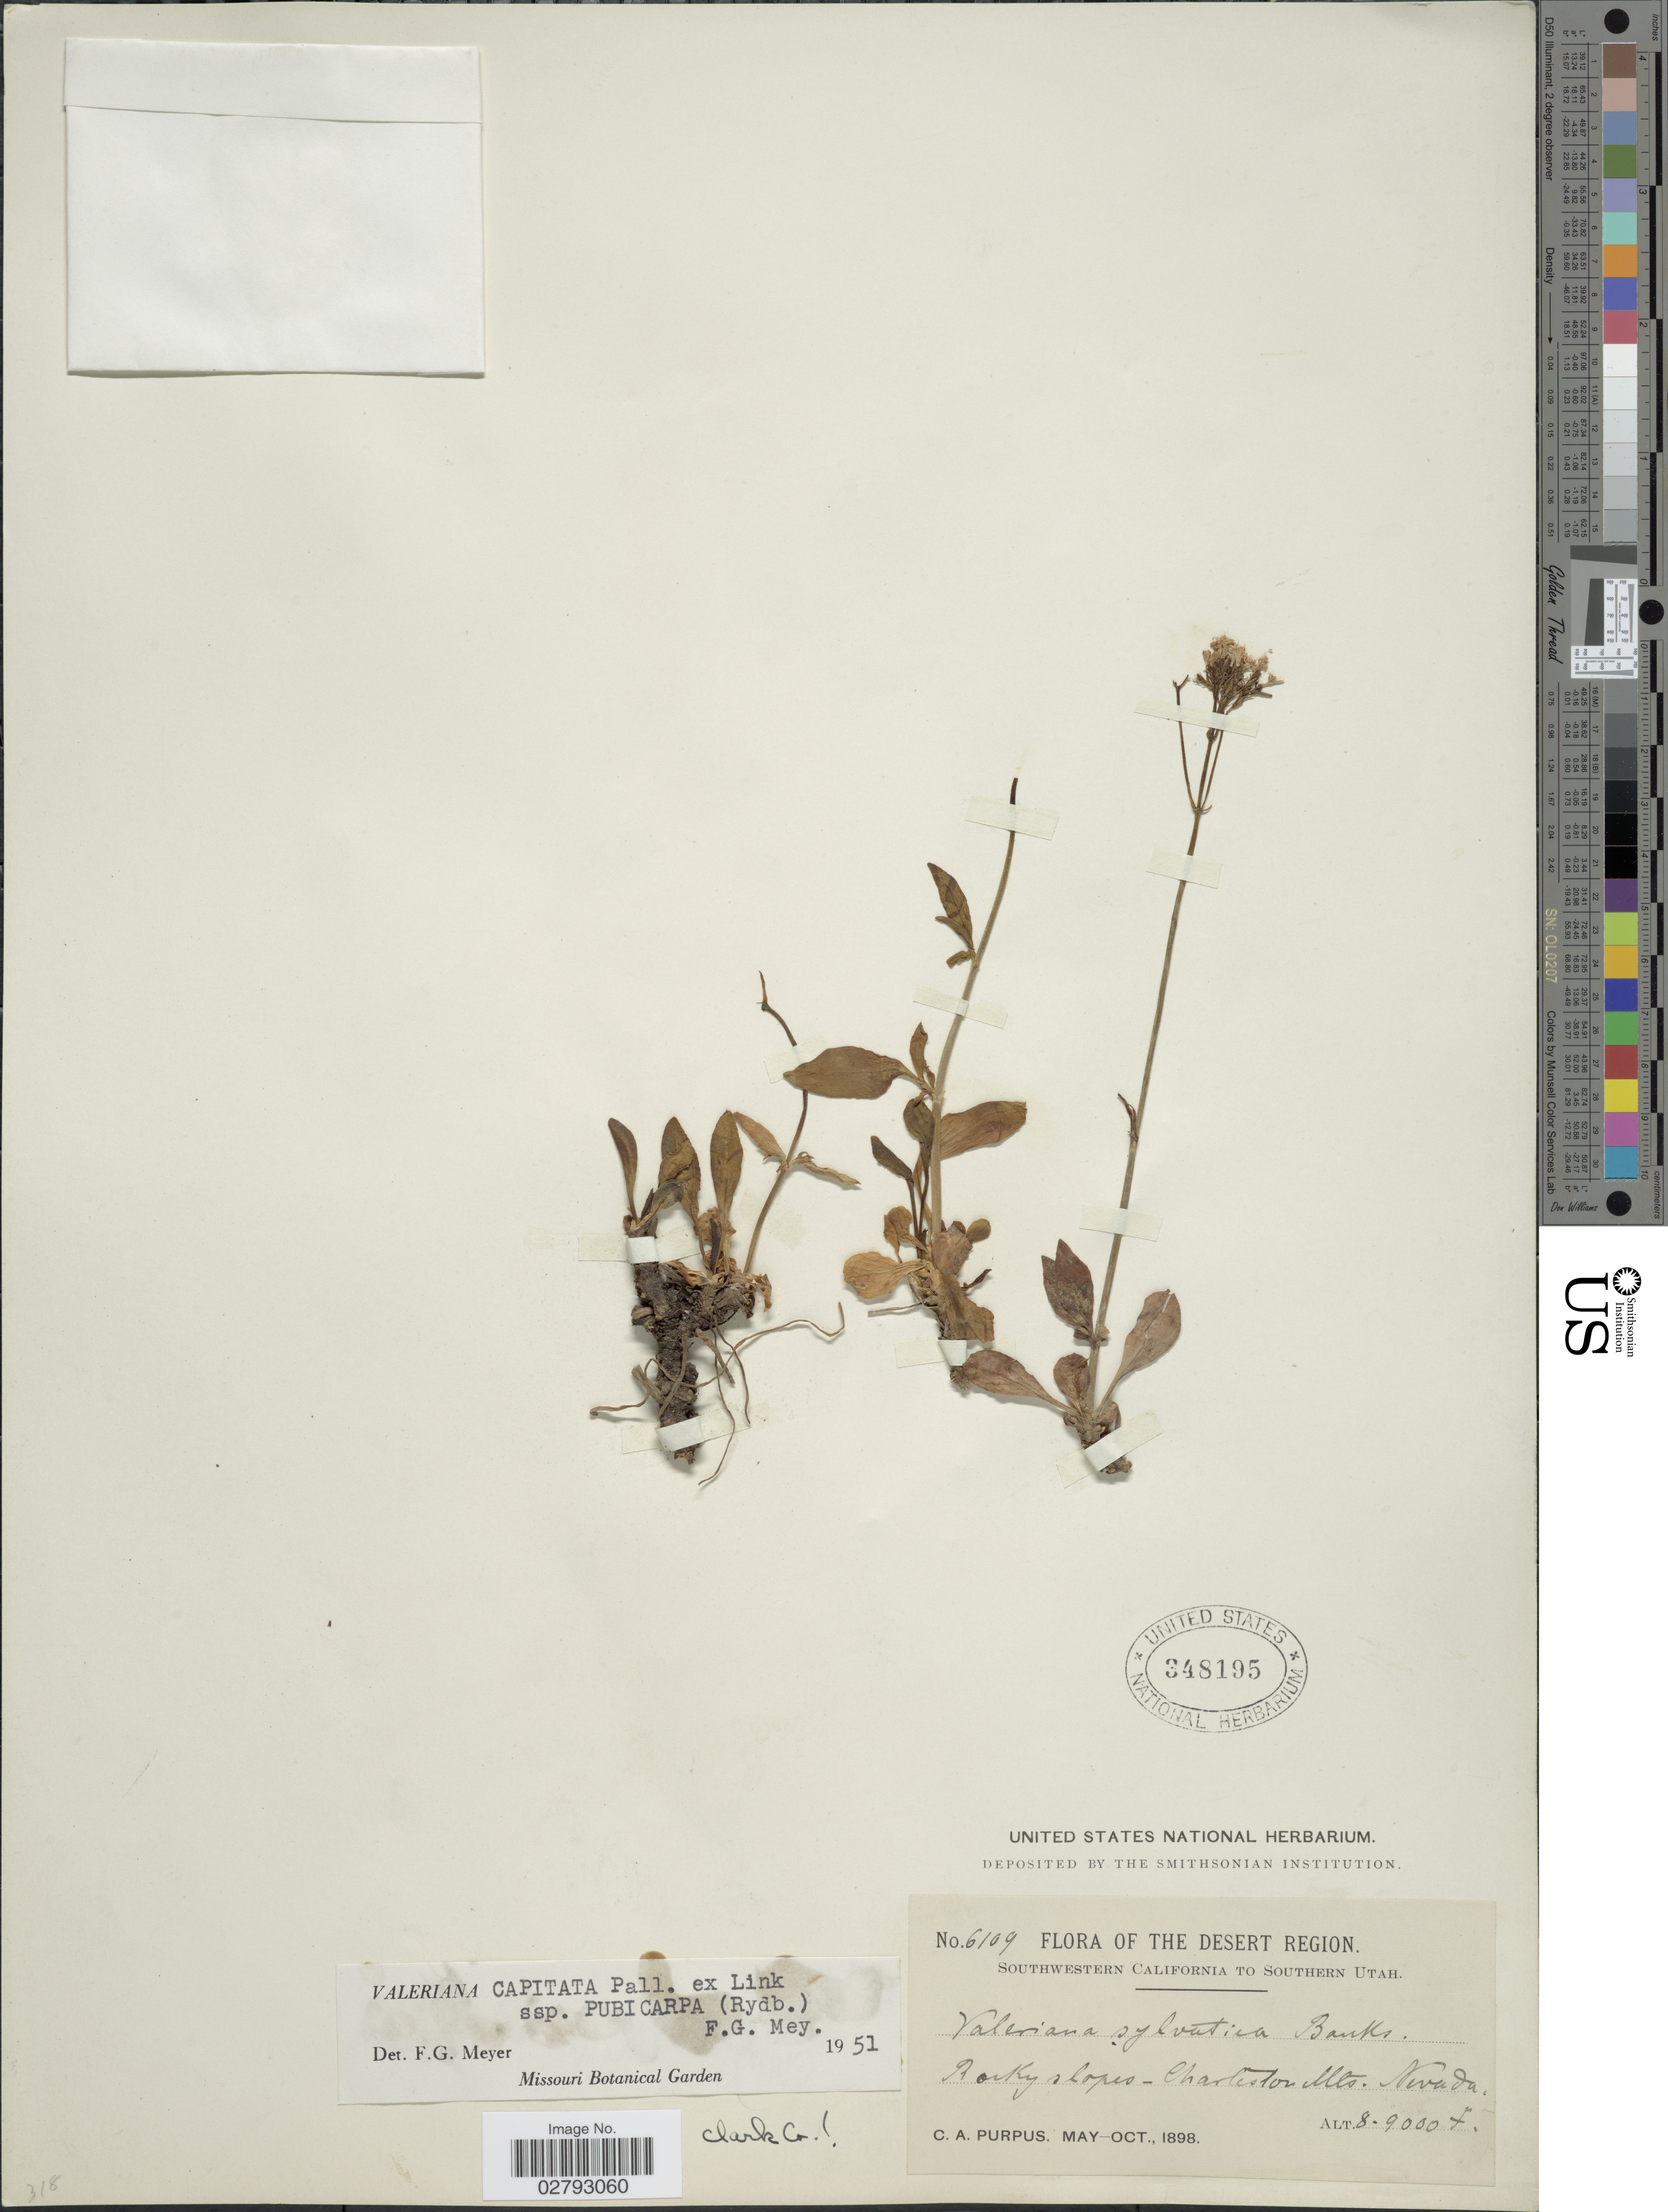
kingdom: Plantae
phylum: Tracheophyta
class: Magnoliopsida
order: Dipsacales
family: Caprifoliaceae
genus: Valeriana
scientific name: Valeriana capitata subsp. pubicarpa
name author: (Rydb.) F.G. Mey.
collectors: C. A. Purpus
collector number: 6109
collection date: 1898-05/1898-10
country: United States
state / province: Nevada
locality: Desert Region. Rocky slopes- Charleston Mts.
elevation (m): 2438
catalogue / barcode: US 348195